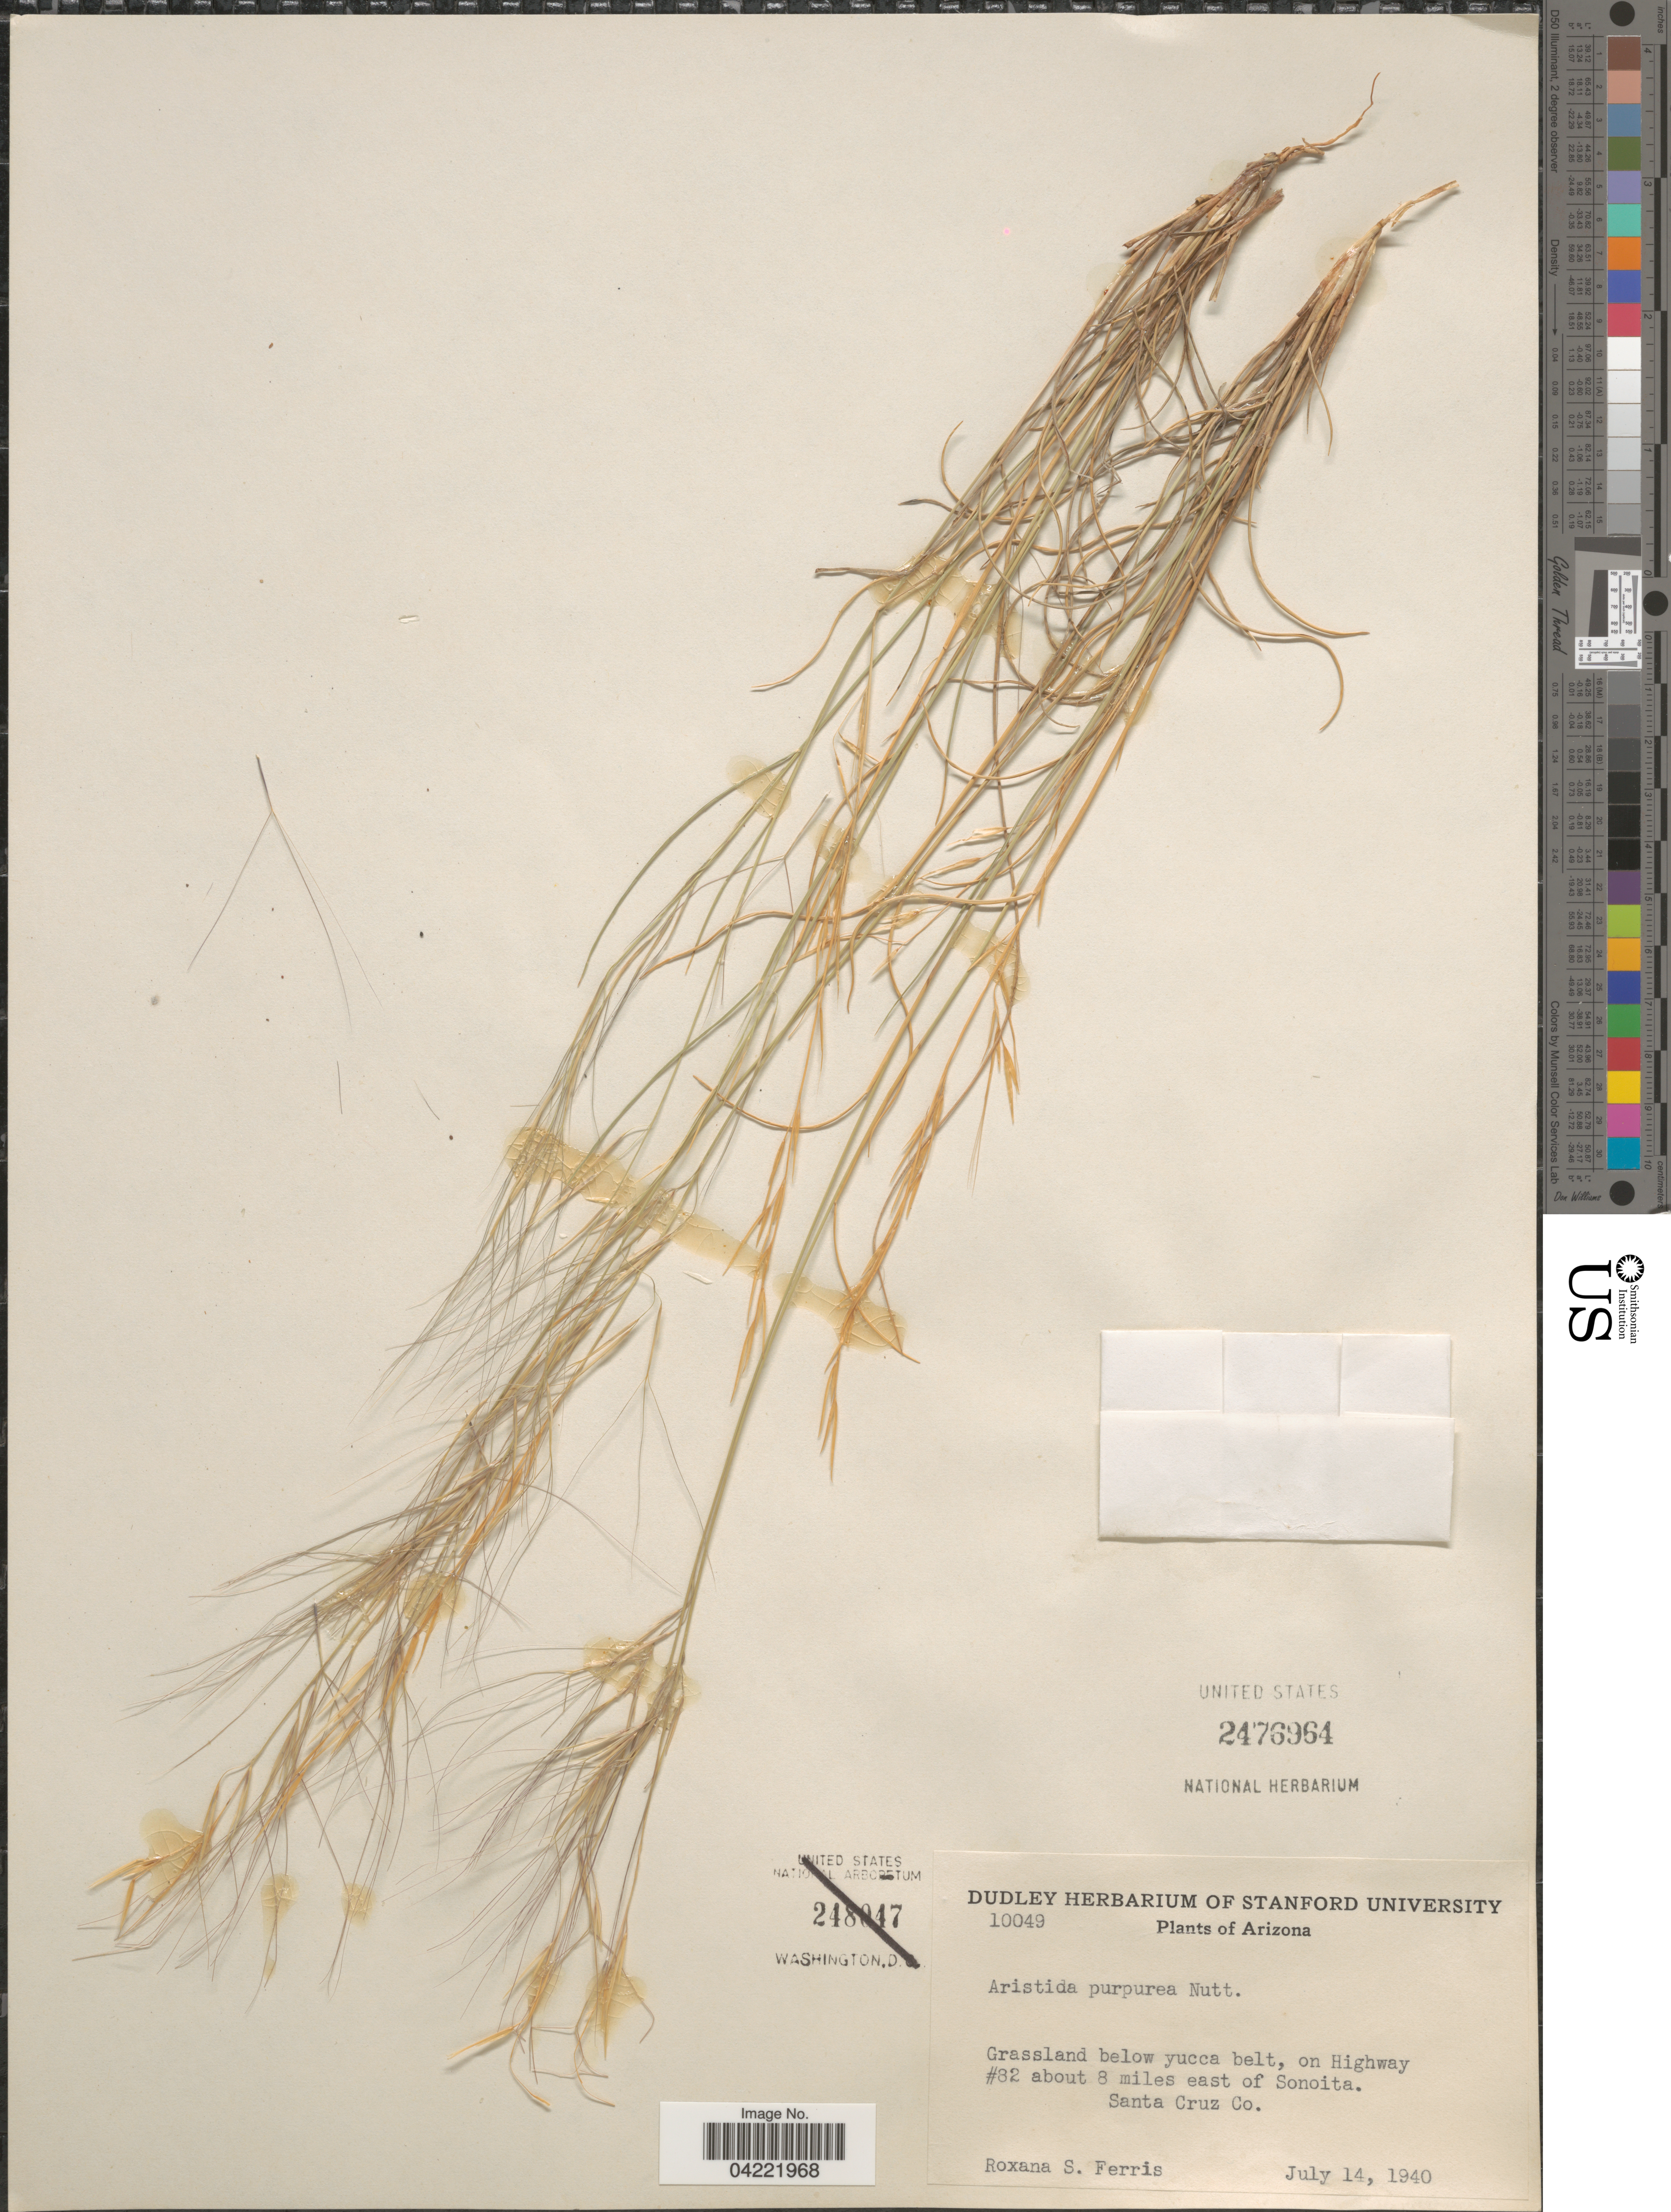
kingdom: Plantae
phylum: Tracheophyta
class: Liliopsida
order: Poales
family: Poaceae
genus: Aristida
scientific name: Aristida purpurea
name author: Nutt.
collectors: R. S. Ferris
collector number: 10049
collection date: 1940-07-14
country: United States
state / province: Arizona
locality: Grassland below yucca belt, on Highway #82 about 8 miles east of Sonoita. Santa Cruz Co.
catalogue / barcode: US 2476964